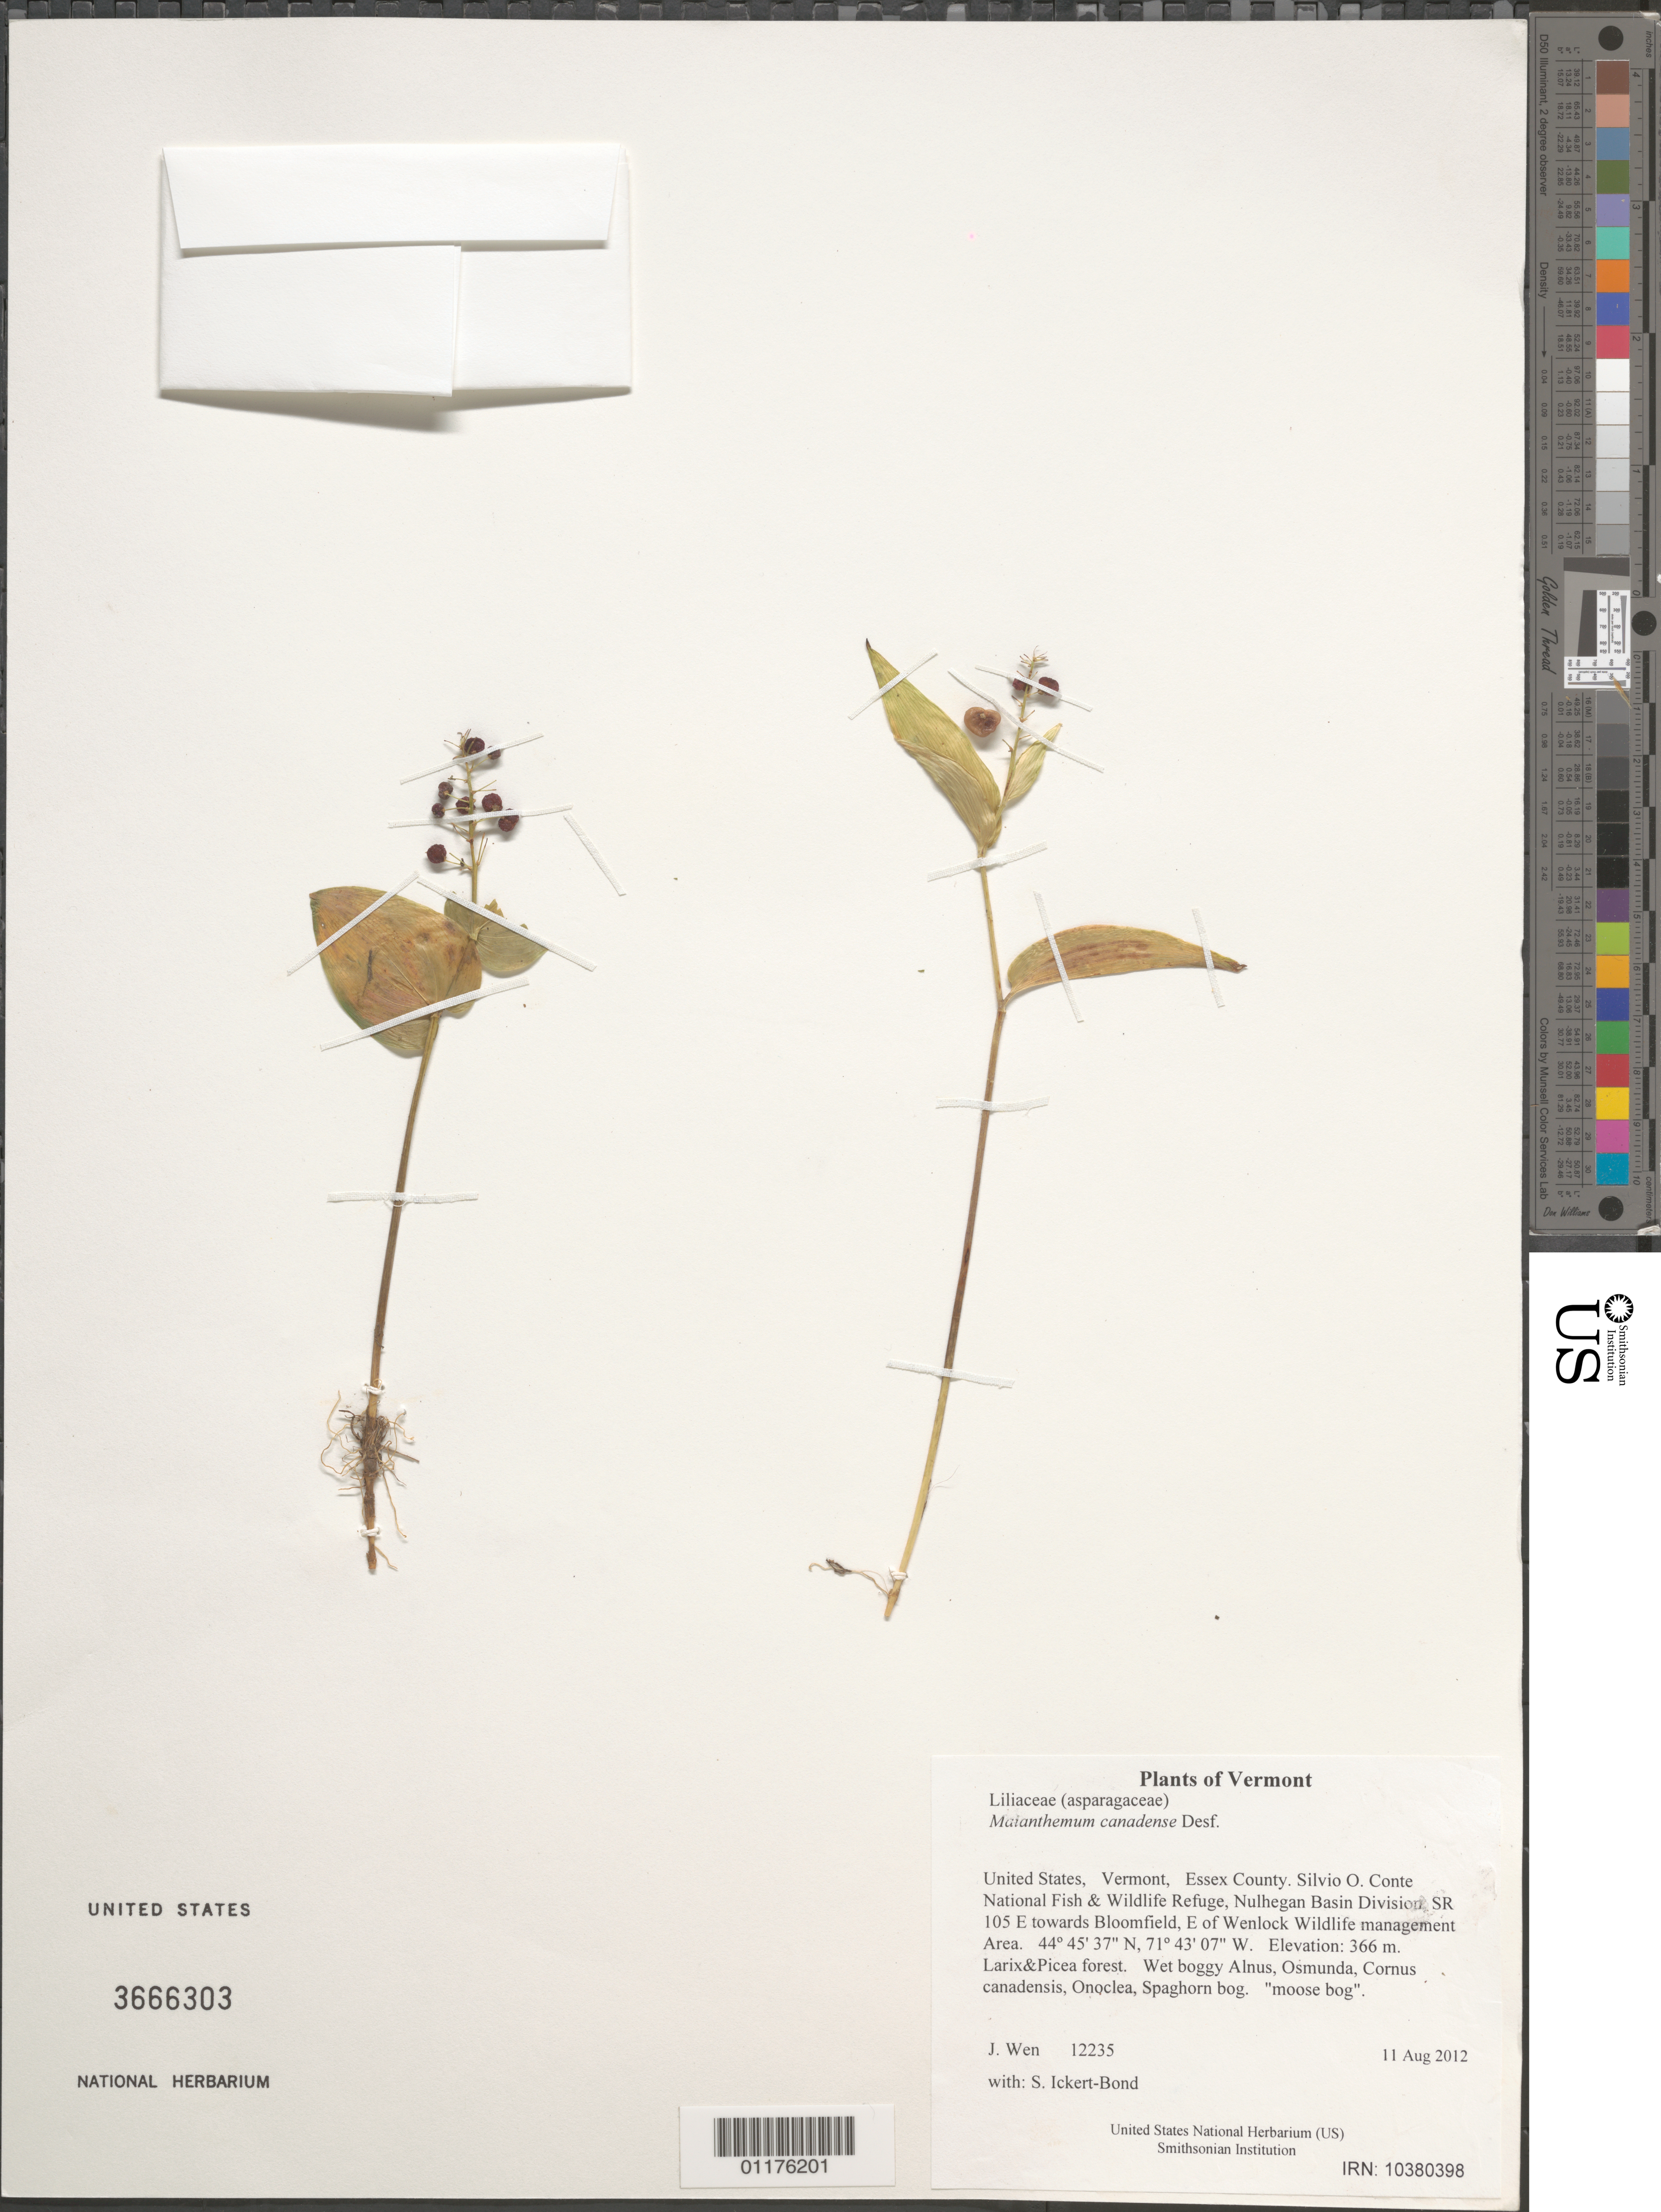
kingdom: Plantae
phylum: Tracheophyta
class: Liliopsida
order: Asparagales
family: Asparagaceae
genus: Maianthemum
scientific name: Maianthemum canadense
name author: Desf.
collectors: J. Wen & S. Ickert-Bond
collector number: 12235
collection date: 2012-08-11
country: United States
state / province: Vermont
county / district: Essex County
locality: Silvio O. Conte National Fish & Wildlife Refuge, Nulhegan Basin Division, SR 105 E towards Bloomfield, E of Wenlock Wildlife management Area.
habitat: Larix&Picea forest. Wet boggy Alnus, Osmunda, Cornus canadensis, Onoclea, Spaghorn bog. "moose bog"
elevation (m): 366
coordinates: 44 45.612 N, 71 43.114 W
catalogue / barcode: US 3666303